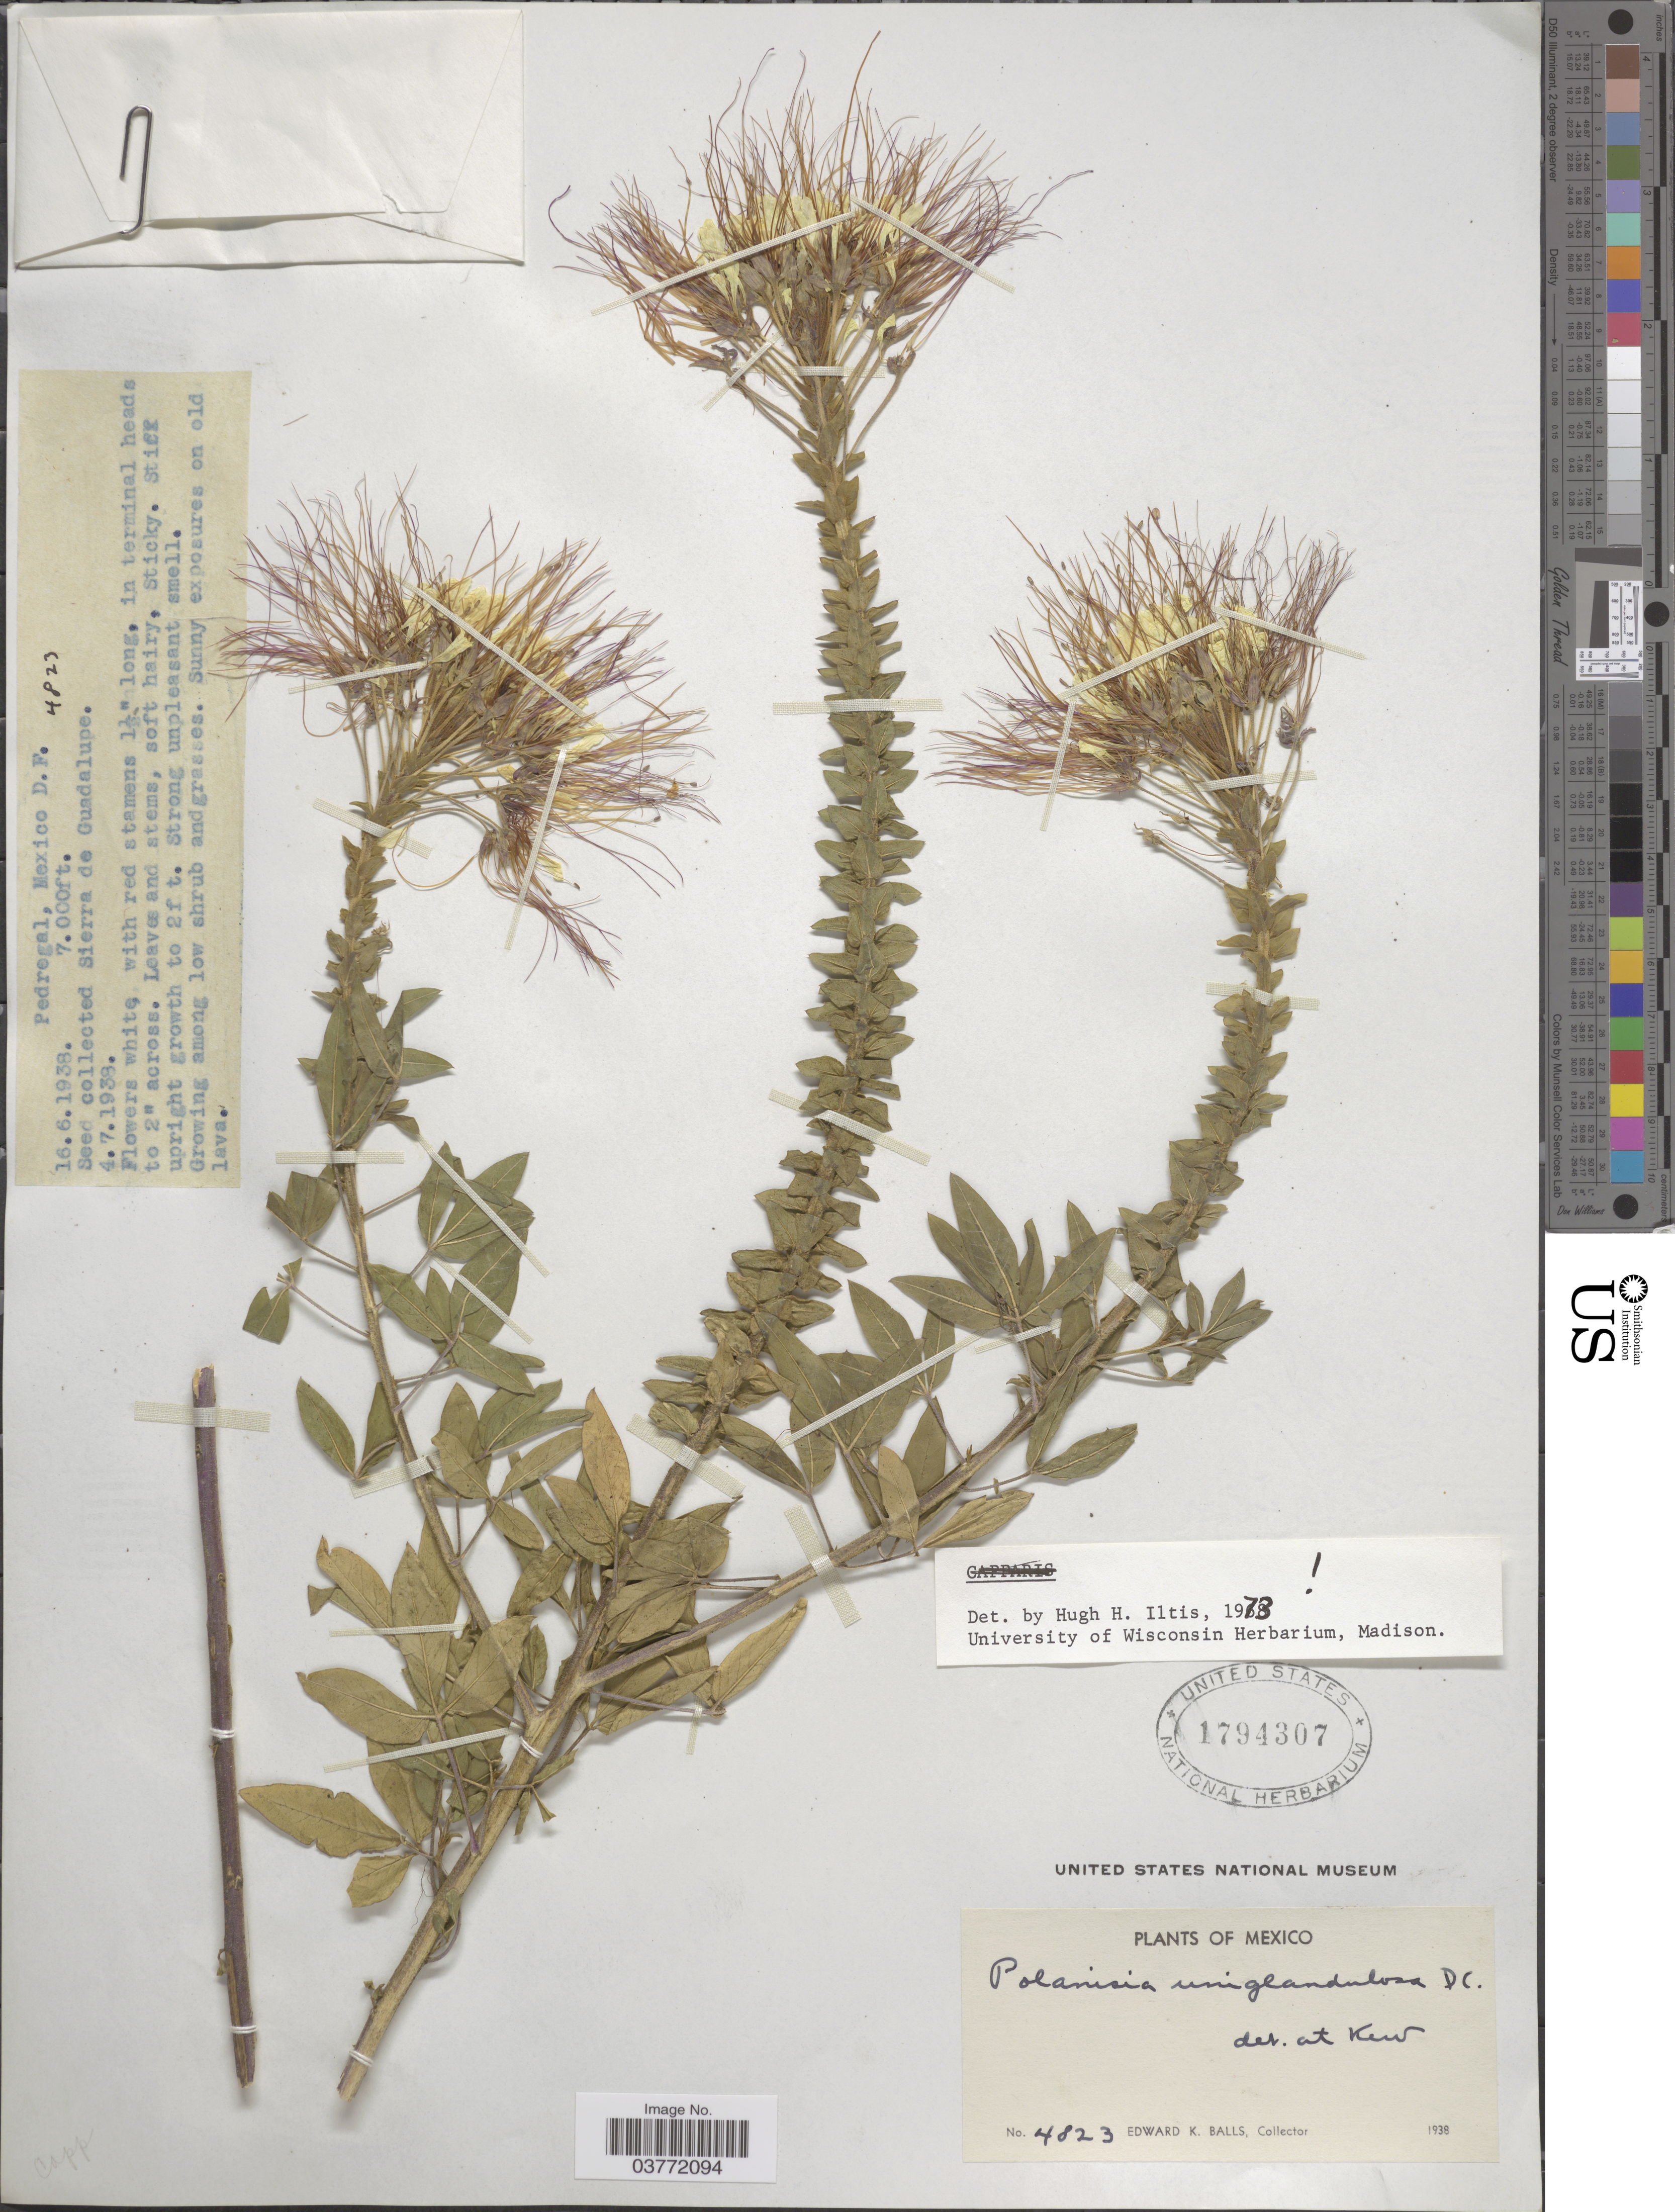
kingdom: Plantae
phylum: Tracheophyta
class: Magnoliopsida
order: Brassicales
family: Cleomaceae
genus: Polanisia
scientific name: Polanisia uniglandulosa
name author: (Cav.) DC.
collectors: E. K. Balls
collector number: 4823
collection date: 1938-06-16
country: Mexico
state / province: Distrito Federal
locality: Pedregal. Sierra de Guadalupe.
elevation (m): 2134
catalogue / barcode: US 1794307